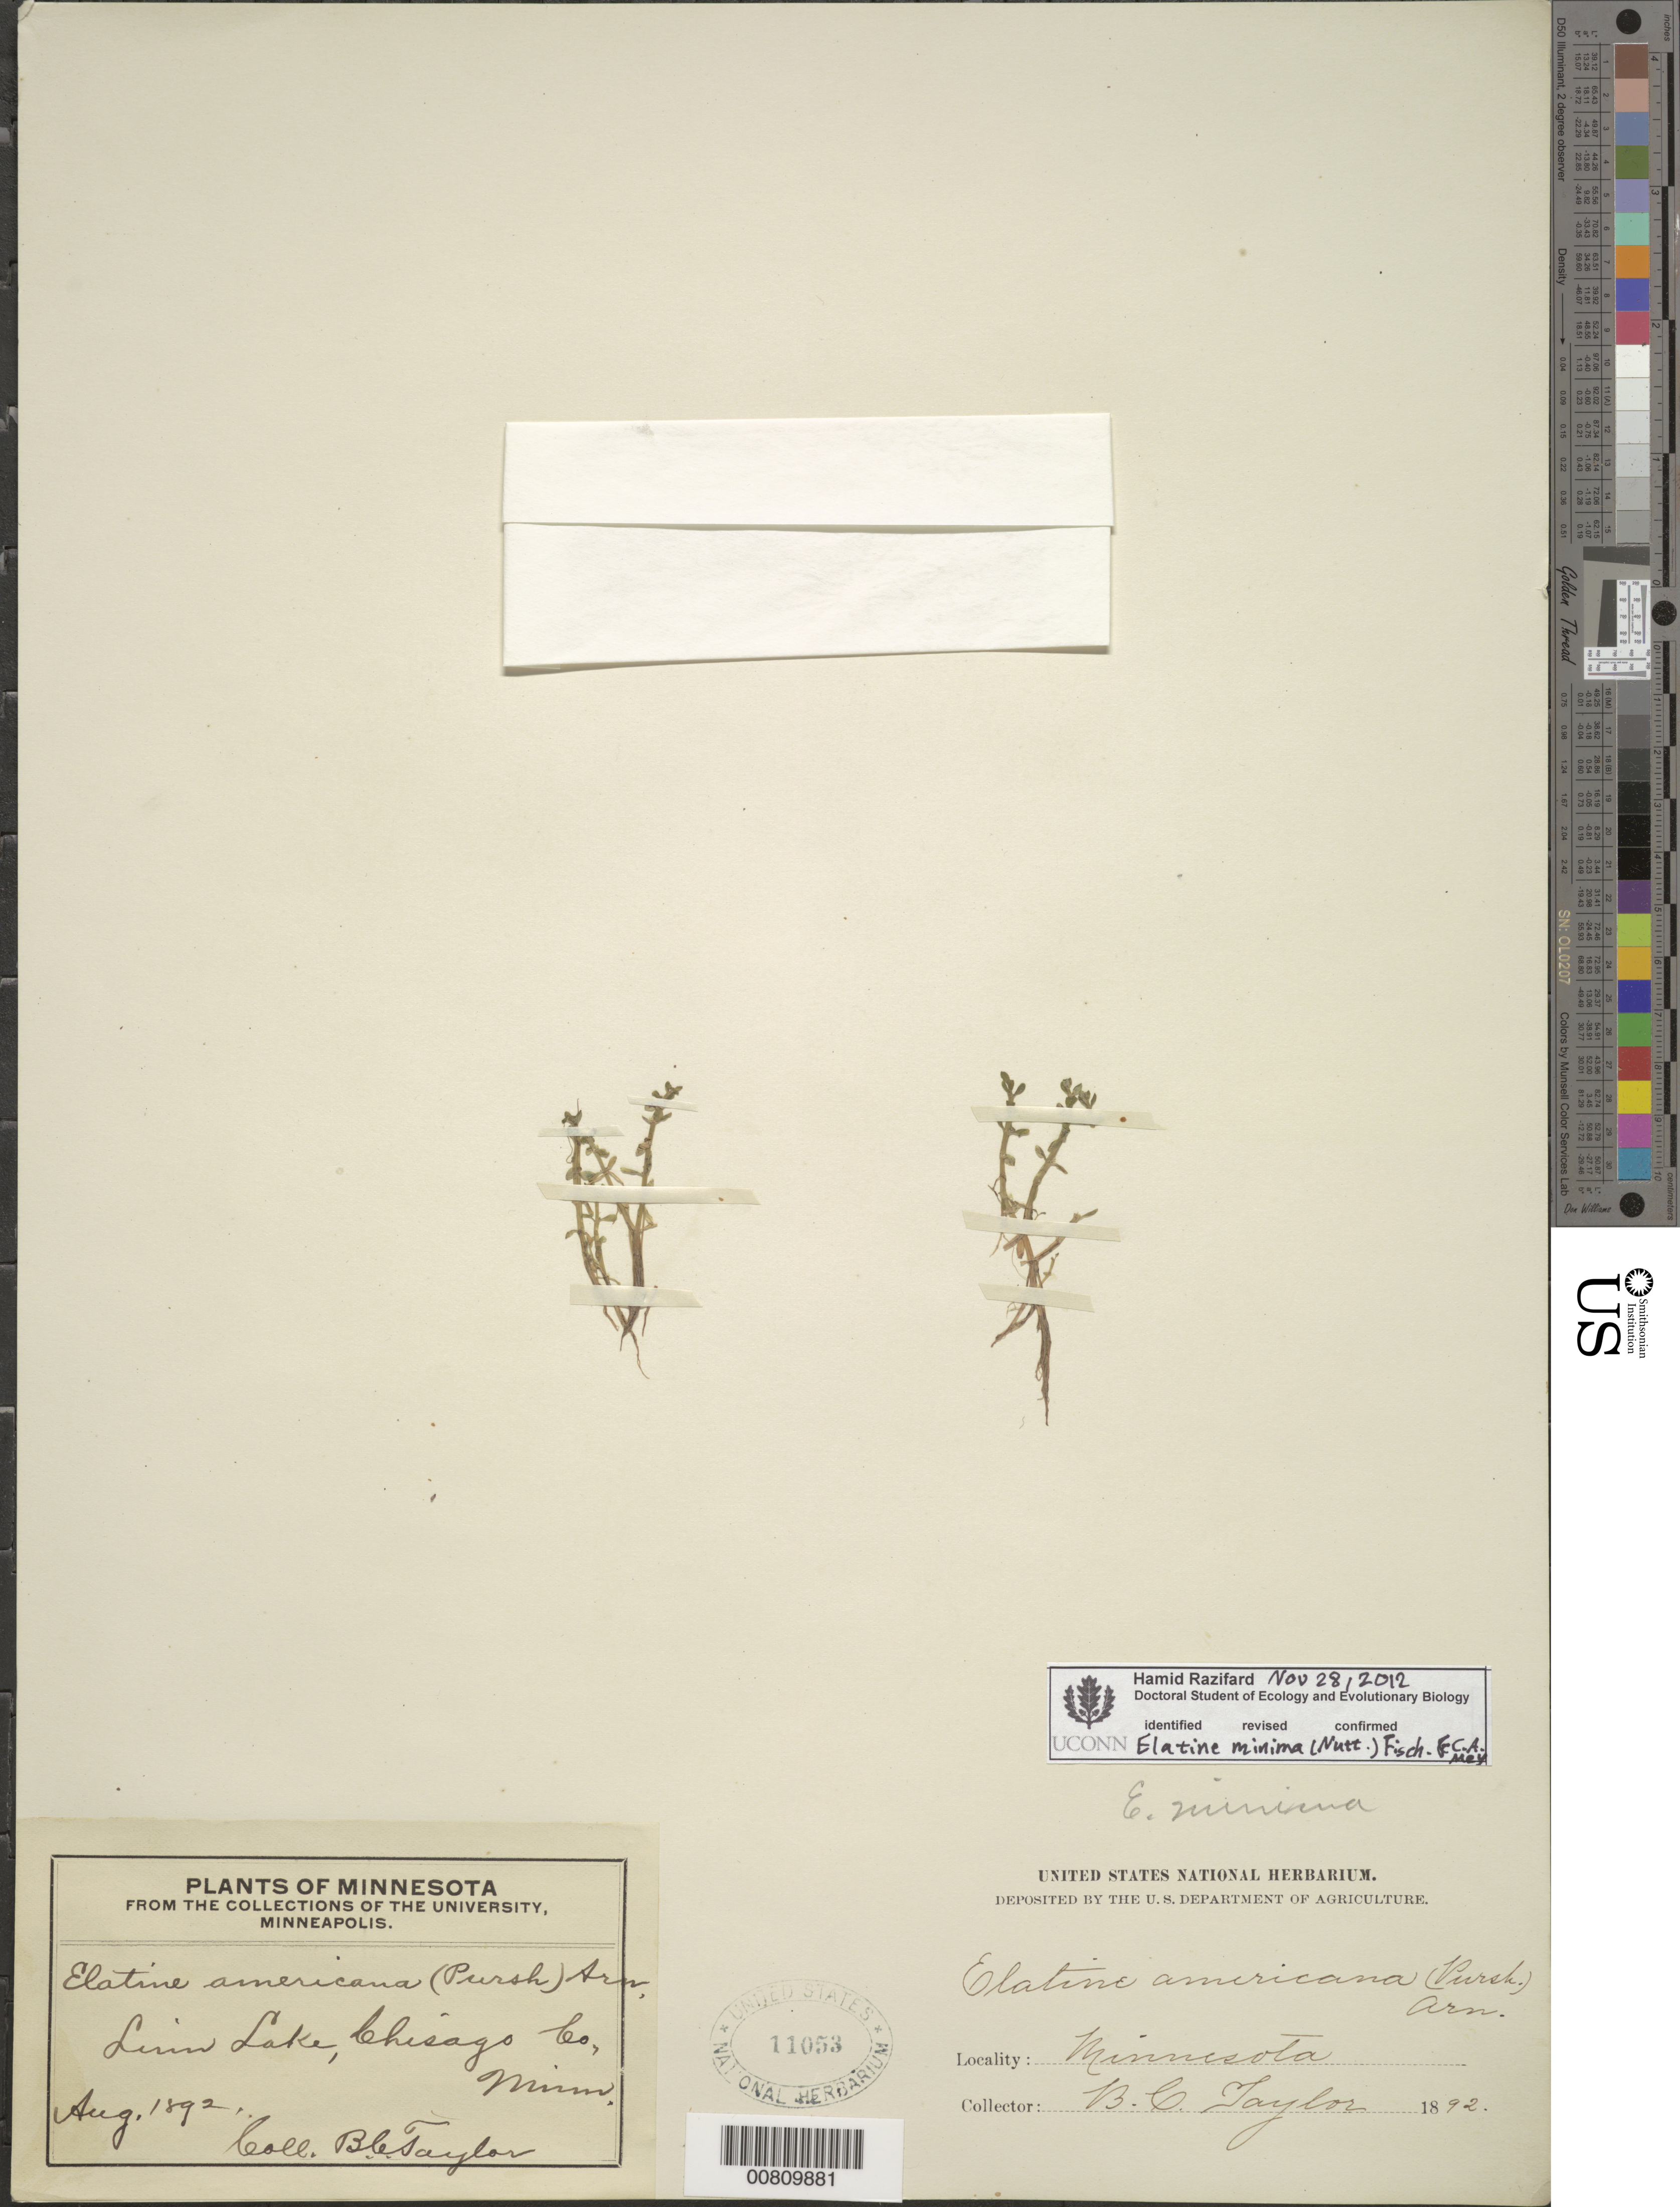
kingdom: Plantae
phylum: Tracheophyta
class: Magnoliopsida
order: Malpighiales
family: Elatinaceae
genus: Elatine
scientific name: Elatine minima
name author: (Nutt.) Fisch. & C.A. Mey.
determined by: Razifard, Hamid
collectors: B. C. Taylor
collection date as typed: Aug 1892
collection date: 1892-08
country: United States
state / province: Minnesota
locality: Linn Lake.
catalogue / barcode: US 11053